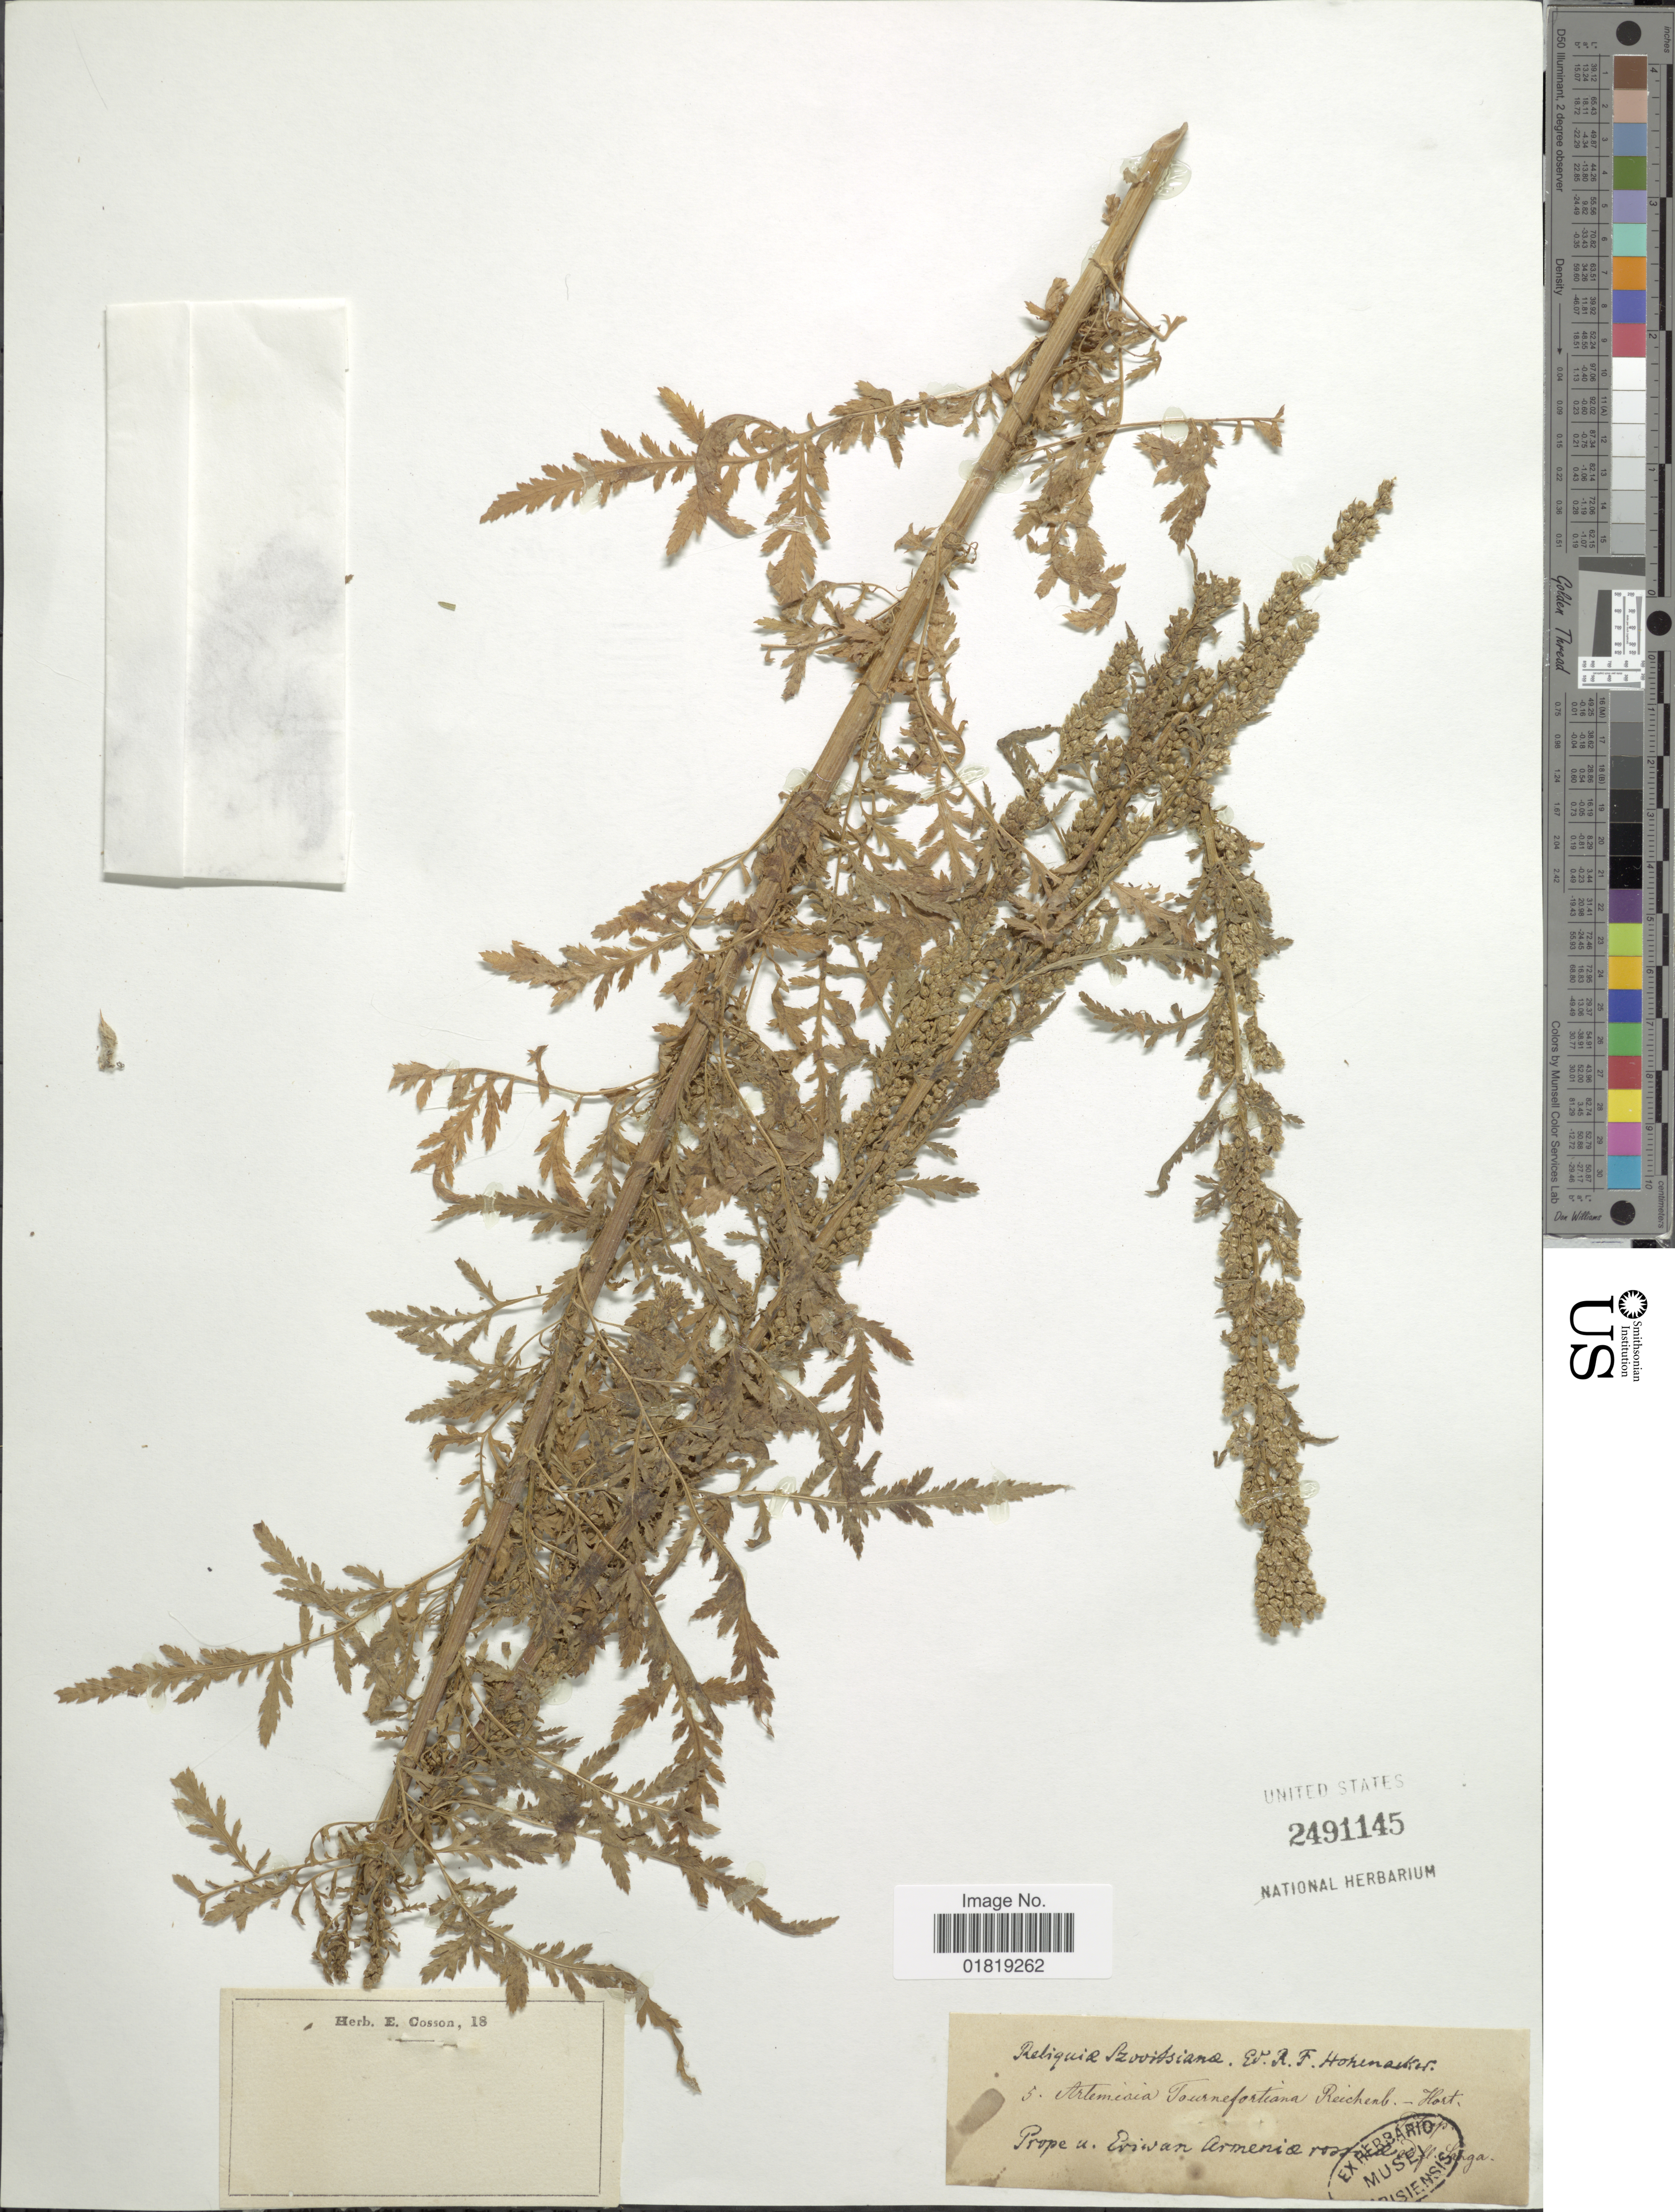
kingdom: Plantae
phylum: Tracheophyta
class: Magnoliopsida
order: Asterales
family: Asteraceae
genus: Artemisia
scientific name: Artemisia tournefortiana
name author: Rchb. f.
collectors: R. F. Hohenacker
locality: Reliquie, Prov. Asianae [interpreted]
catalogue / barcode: US 2491145